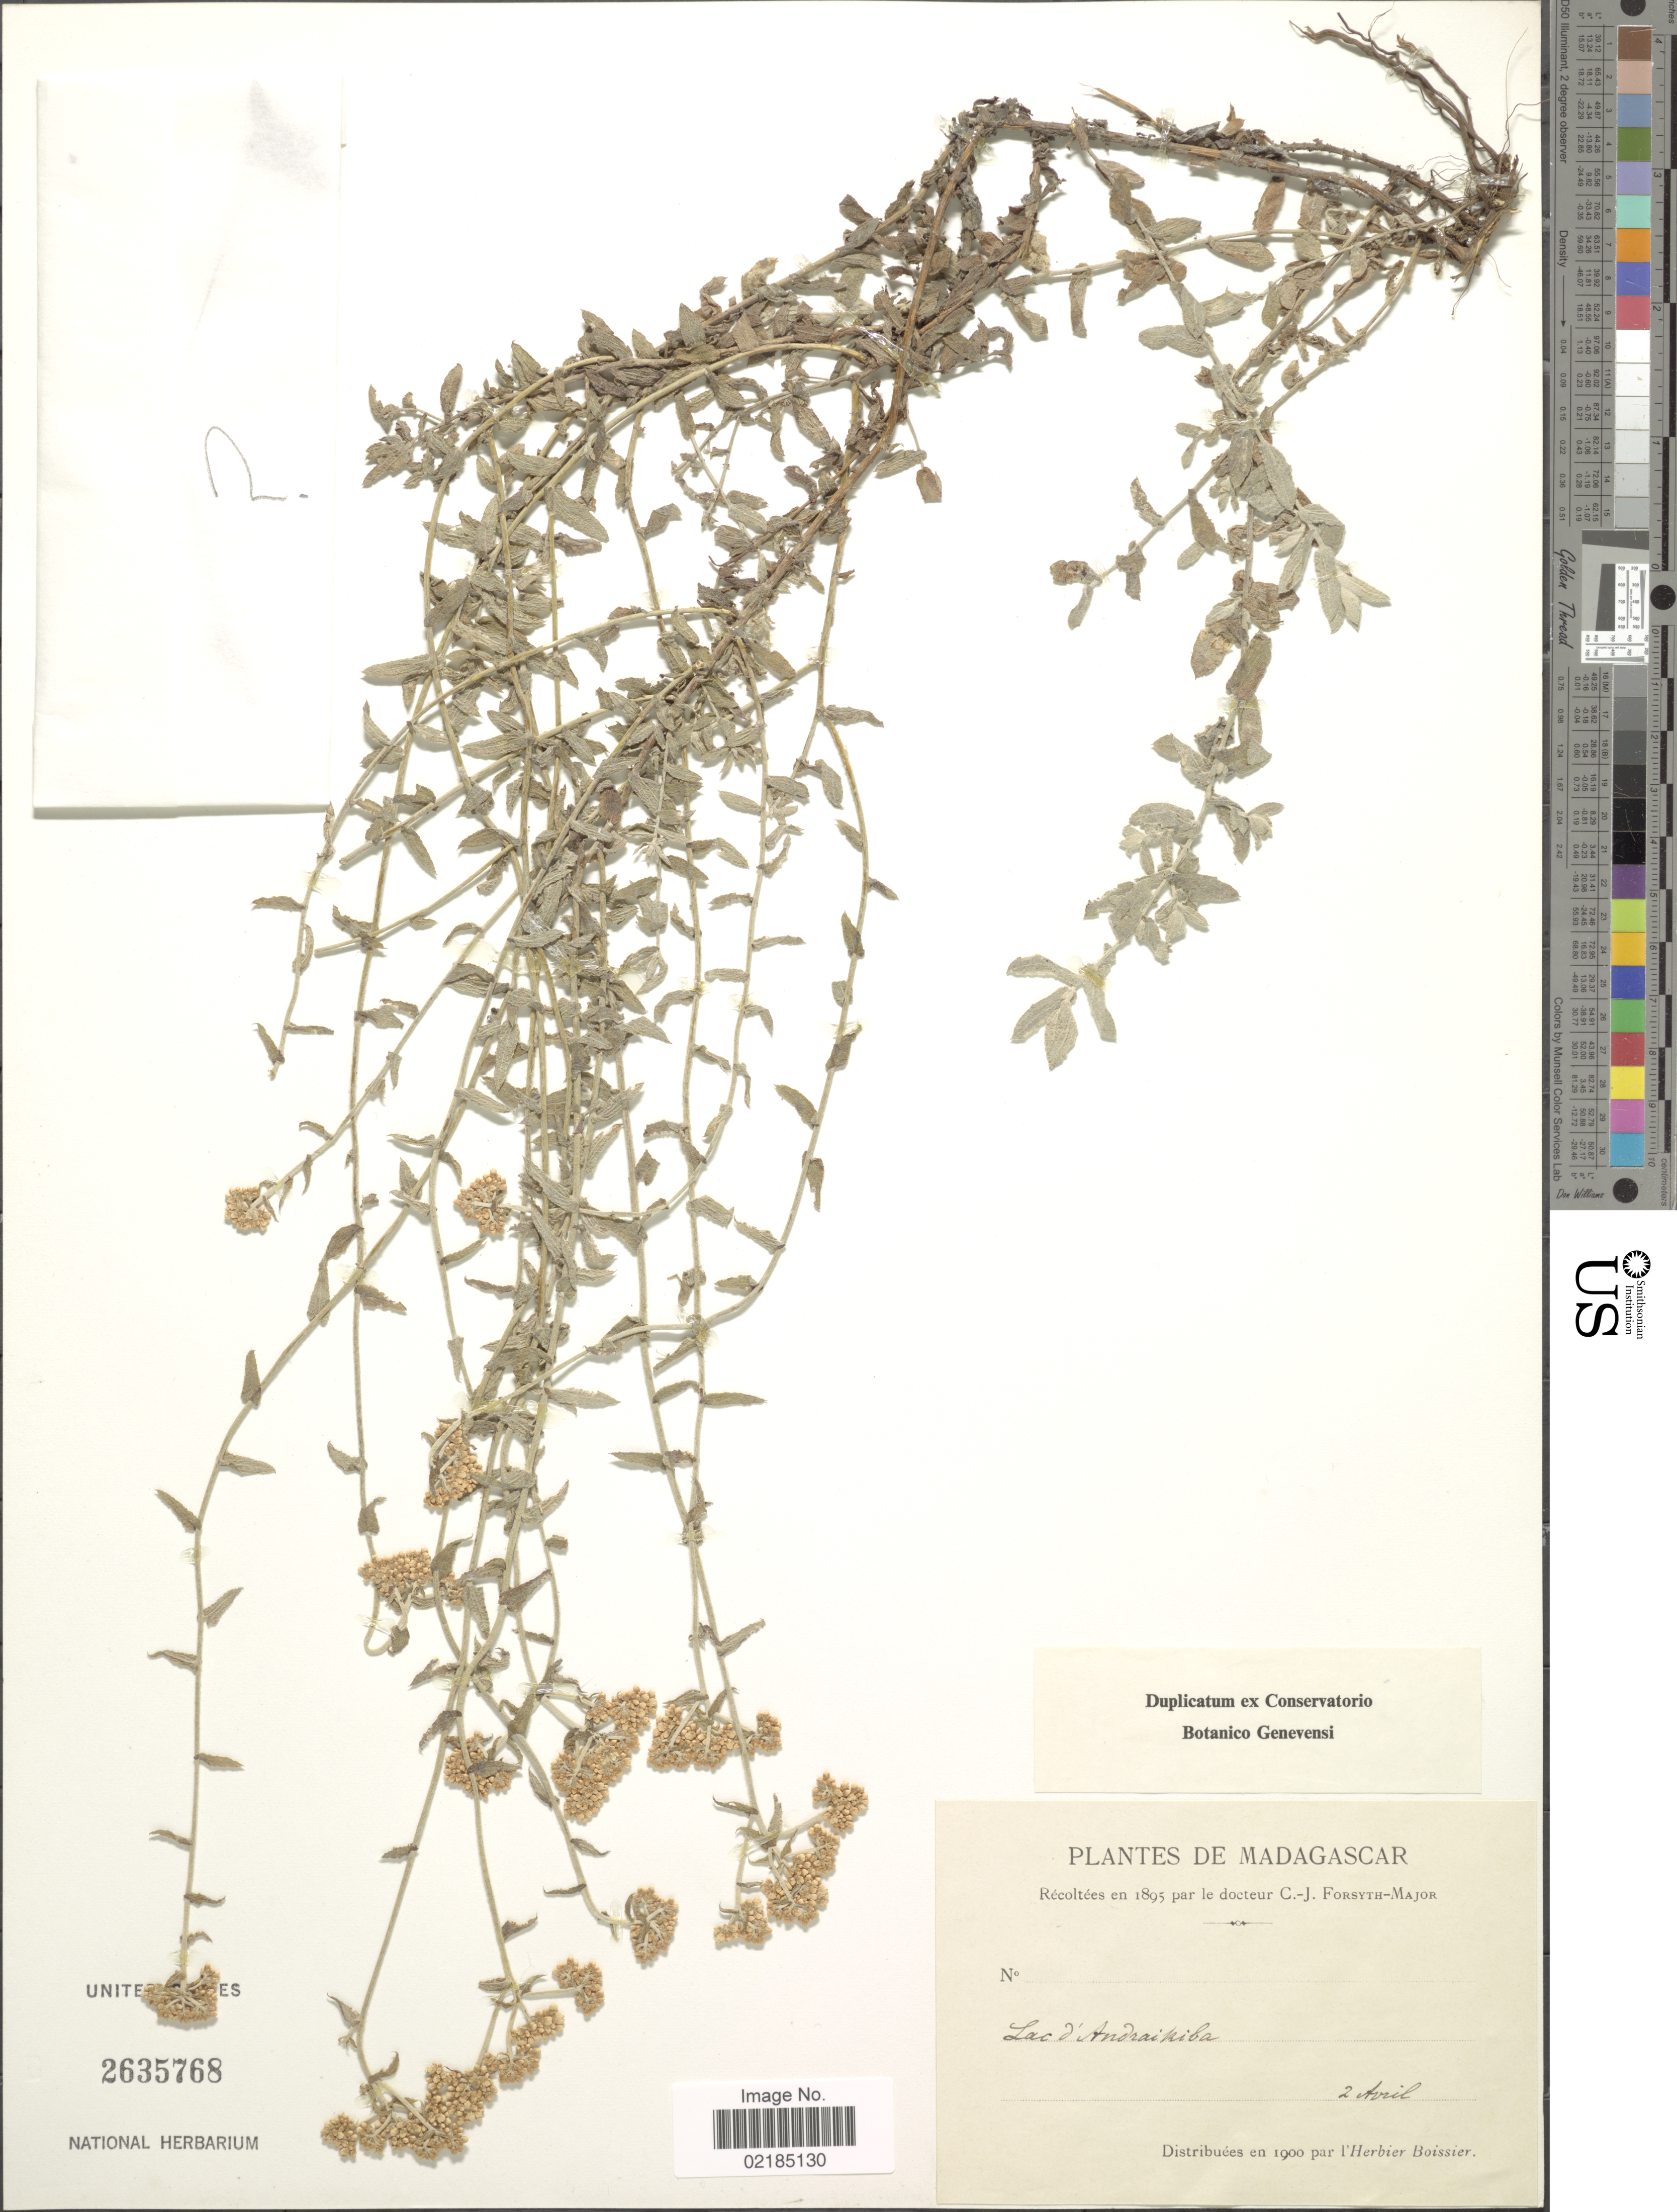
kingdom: Plantae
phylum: Tracheophyta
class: Magnoliopsida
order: Asterales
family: Asteraceae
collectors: C. Forsyth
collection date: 1895-04-02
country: Madagascar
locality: Lac d'Andraikiba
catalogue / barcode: US 2635768